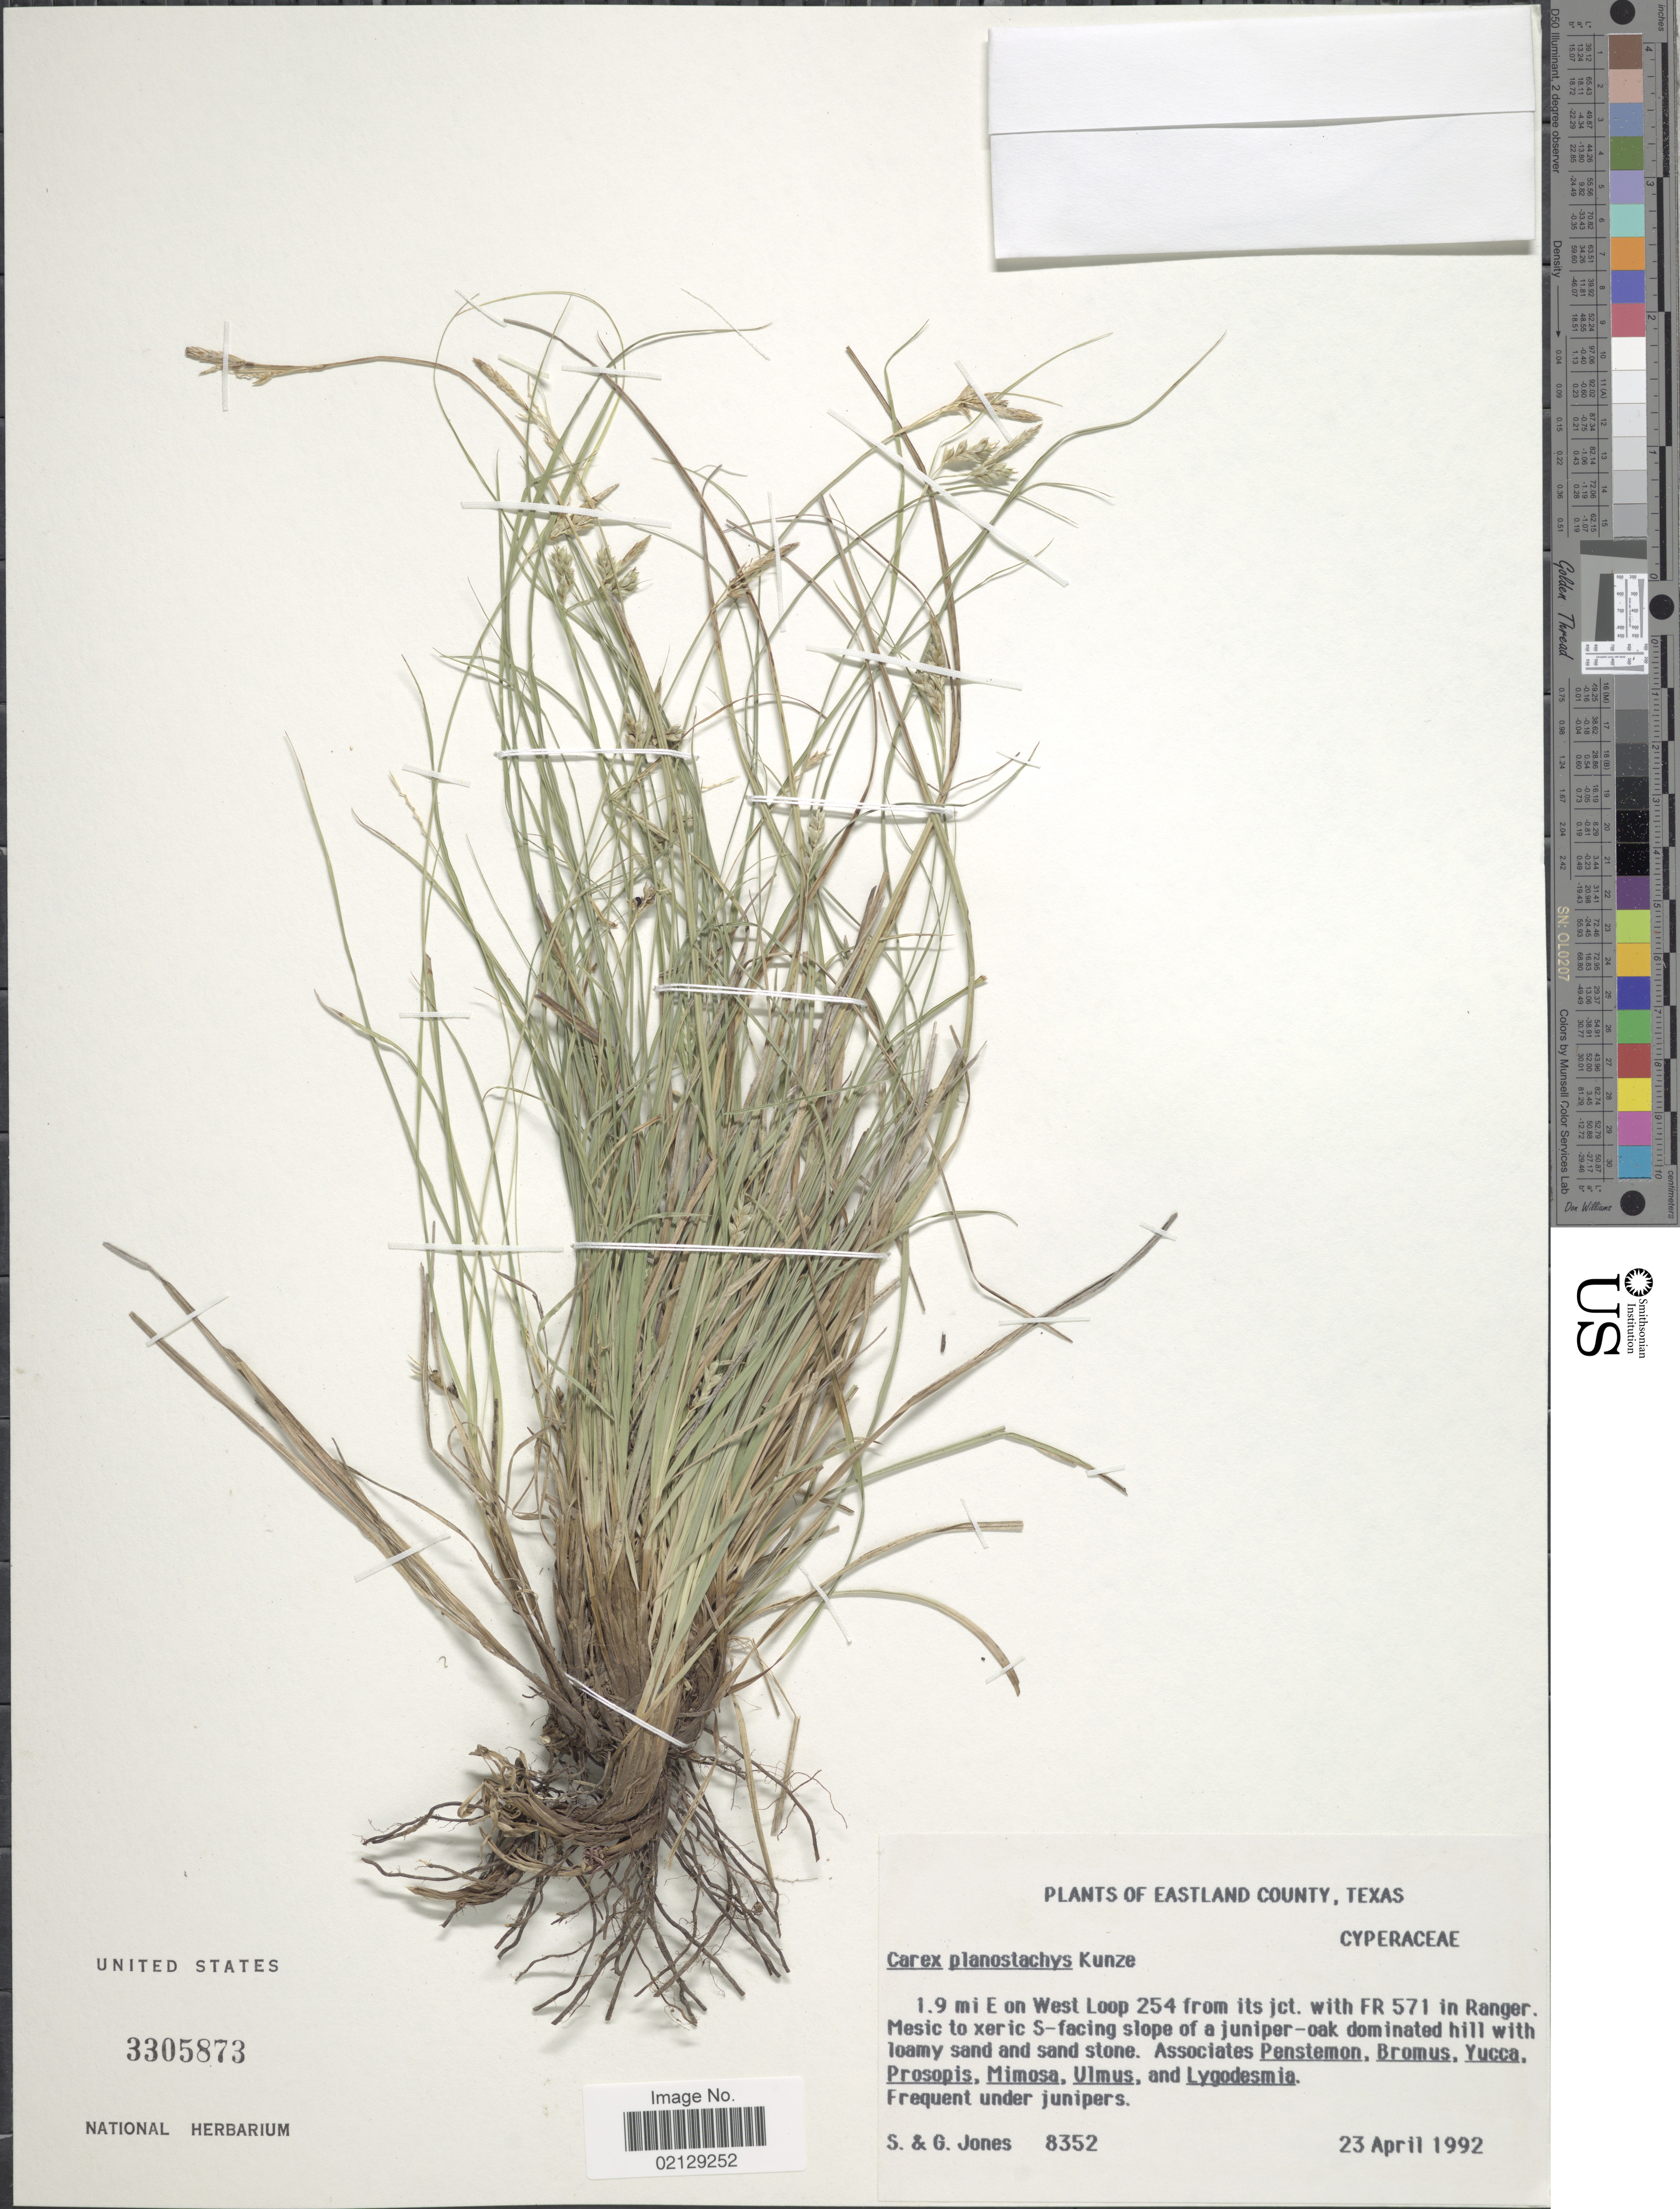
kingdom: Plantae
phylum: Tracheophyta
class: Liliopsida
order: Poales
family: Cyperaceae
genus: Carex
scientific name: Carex planostachys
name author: Kunze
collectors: S. Jones & G. Jones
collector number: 8352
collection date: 1992-04-23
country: United States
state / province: Texas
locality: Eastland County, Texas, 1.9 mi E of West Loop 254 from its jct. with FR 571 in Ranger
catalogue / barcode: US 3305873